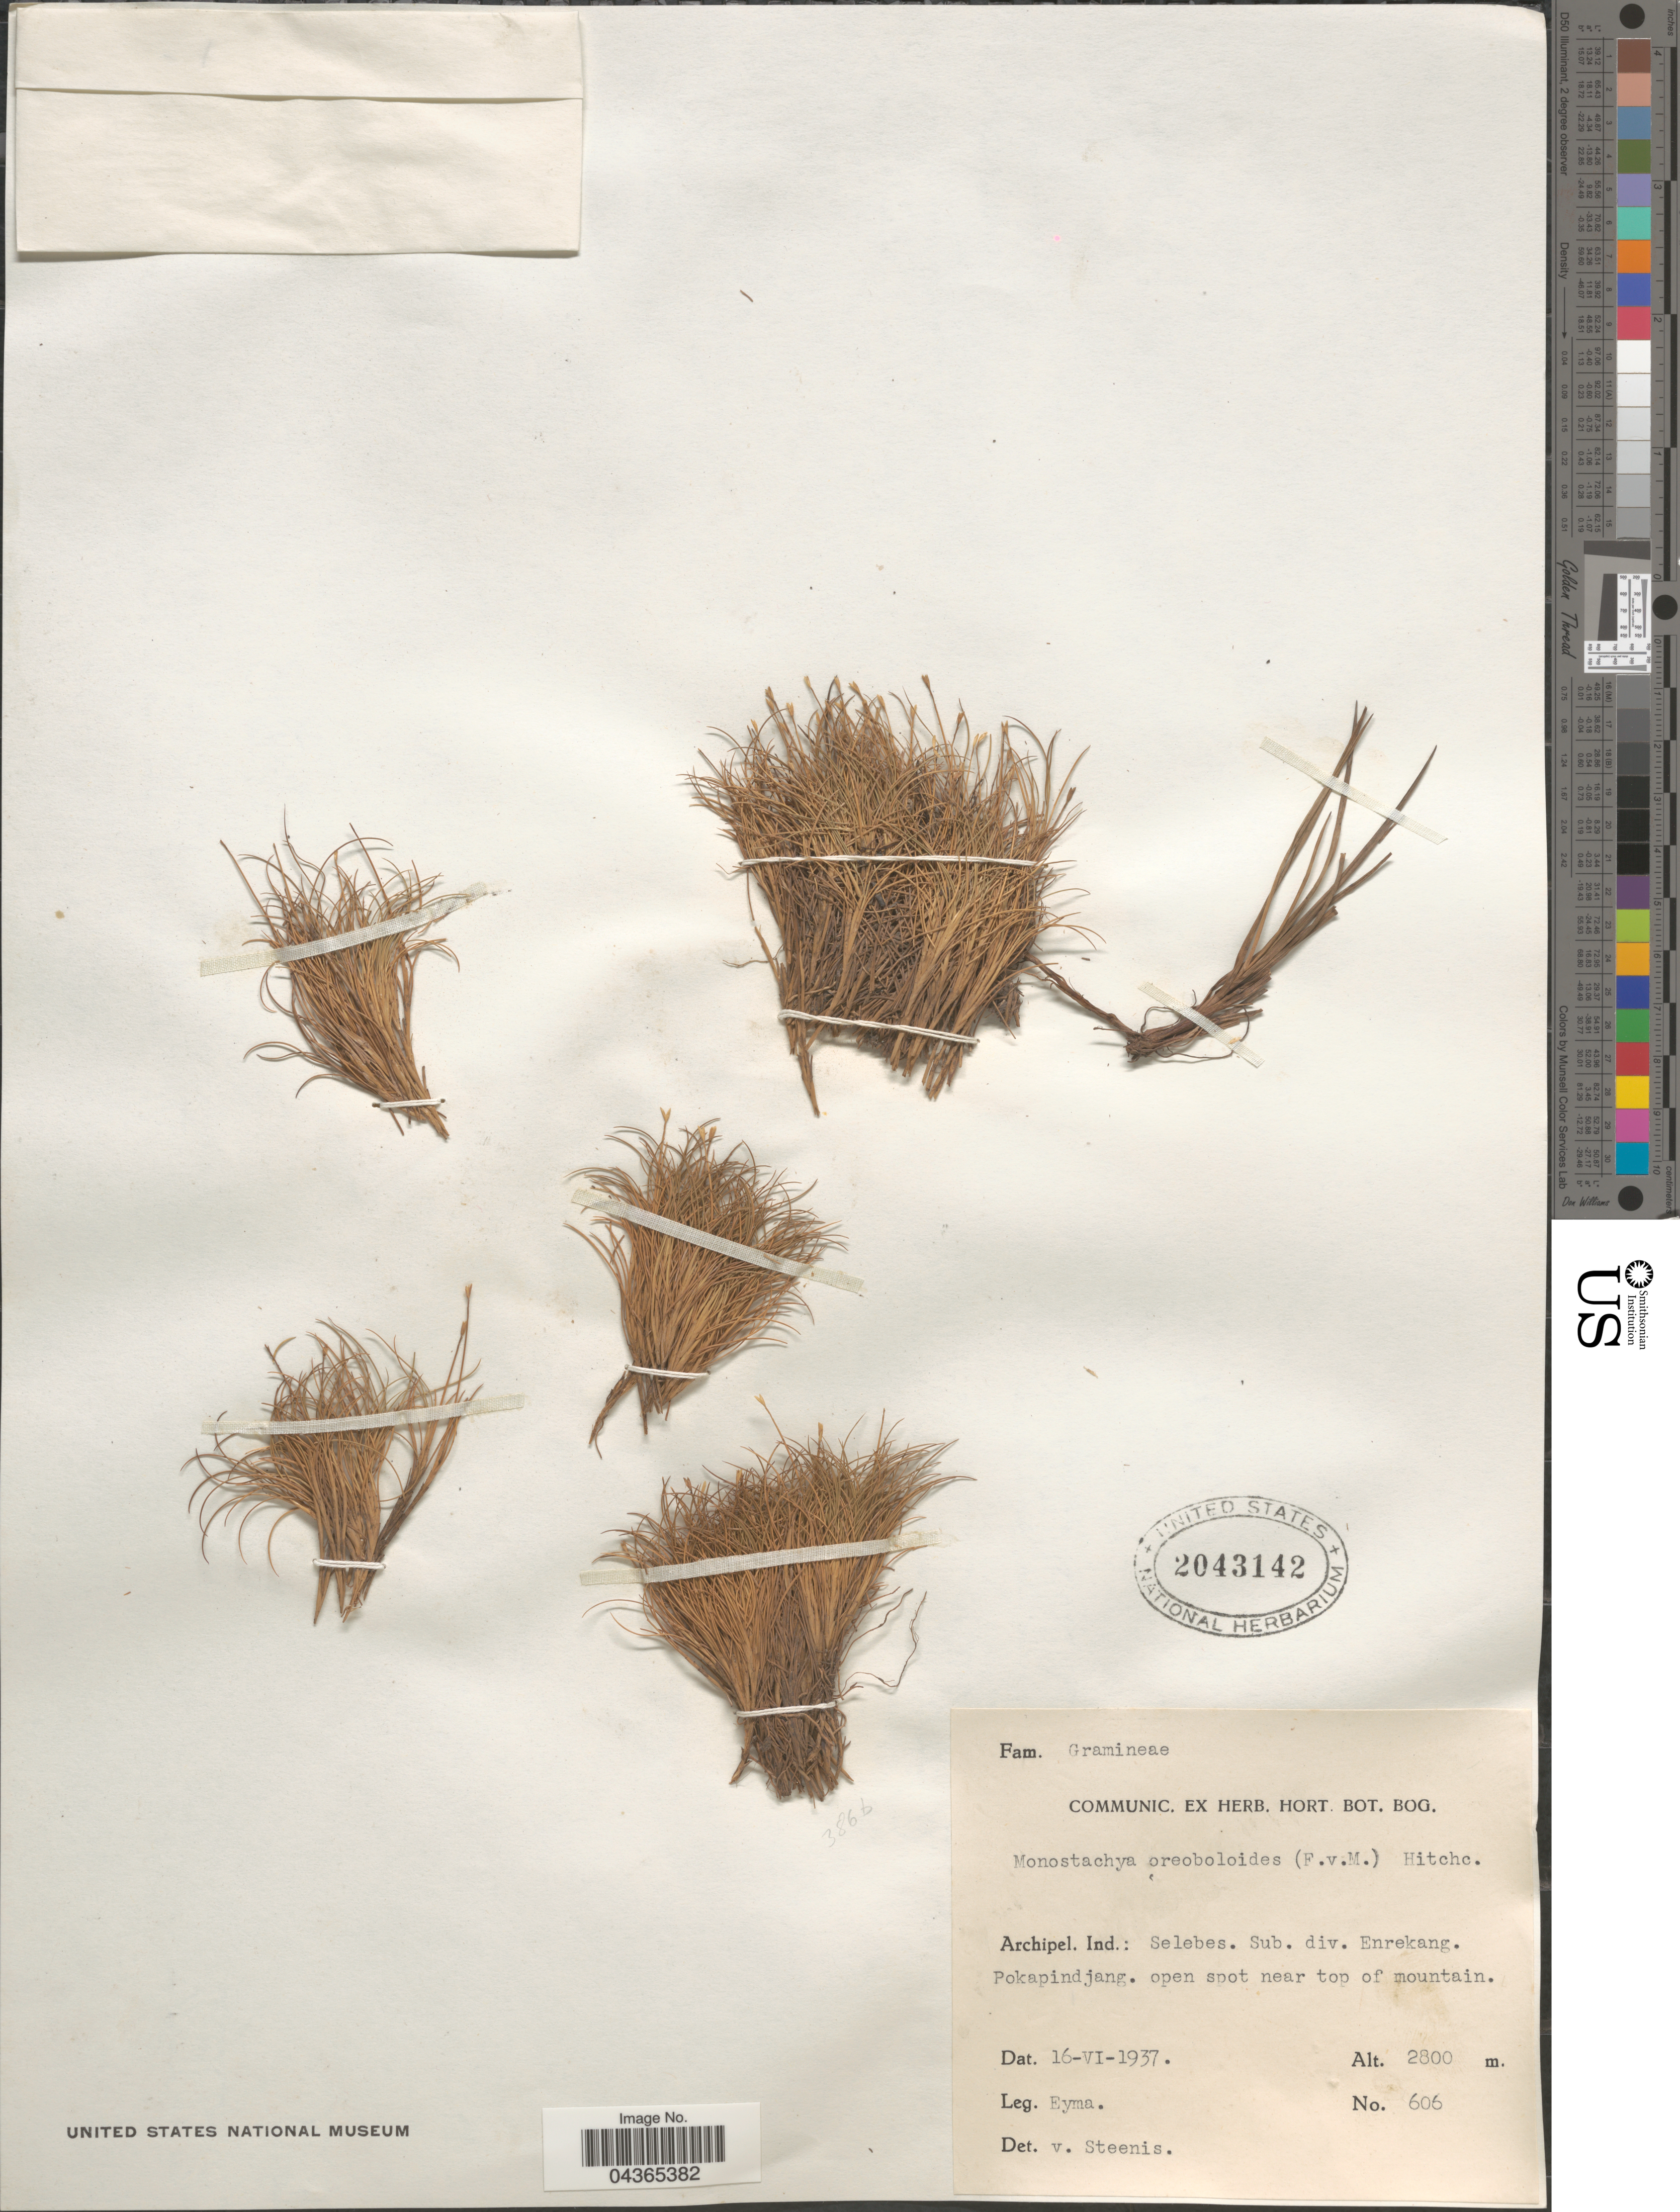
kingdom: Plantae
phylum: Tracheophyta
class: Liliopsida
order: Poales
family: Poaceae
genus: Rytidosperma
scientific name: Rytidosperma oreoboloides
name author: (F. Muell.) H.P. Linder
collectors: Eyma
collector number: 606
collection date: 1937-06-16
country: Indonesia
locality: Archipel. Ind.: Selebes. Sub. div. Enrekang. Pokapindjang. Open spot near top of mountain.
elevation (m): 2800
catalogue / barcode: US 2043142